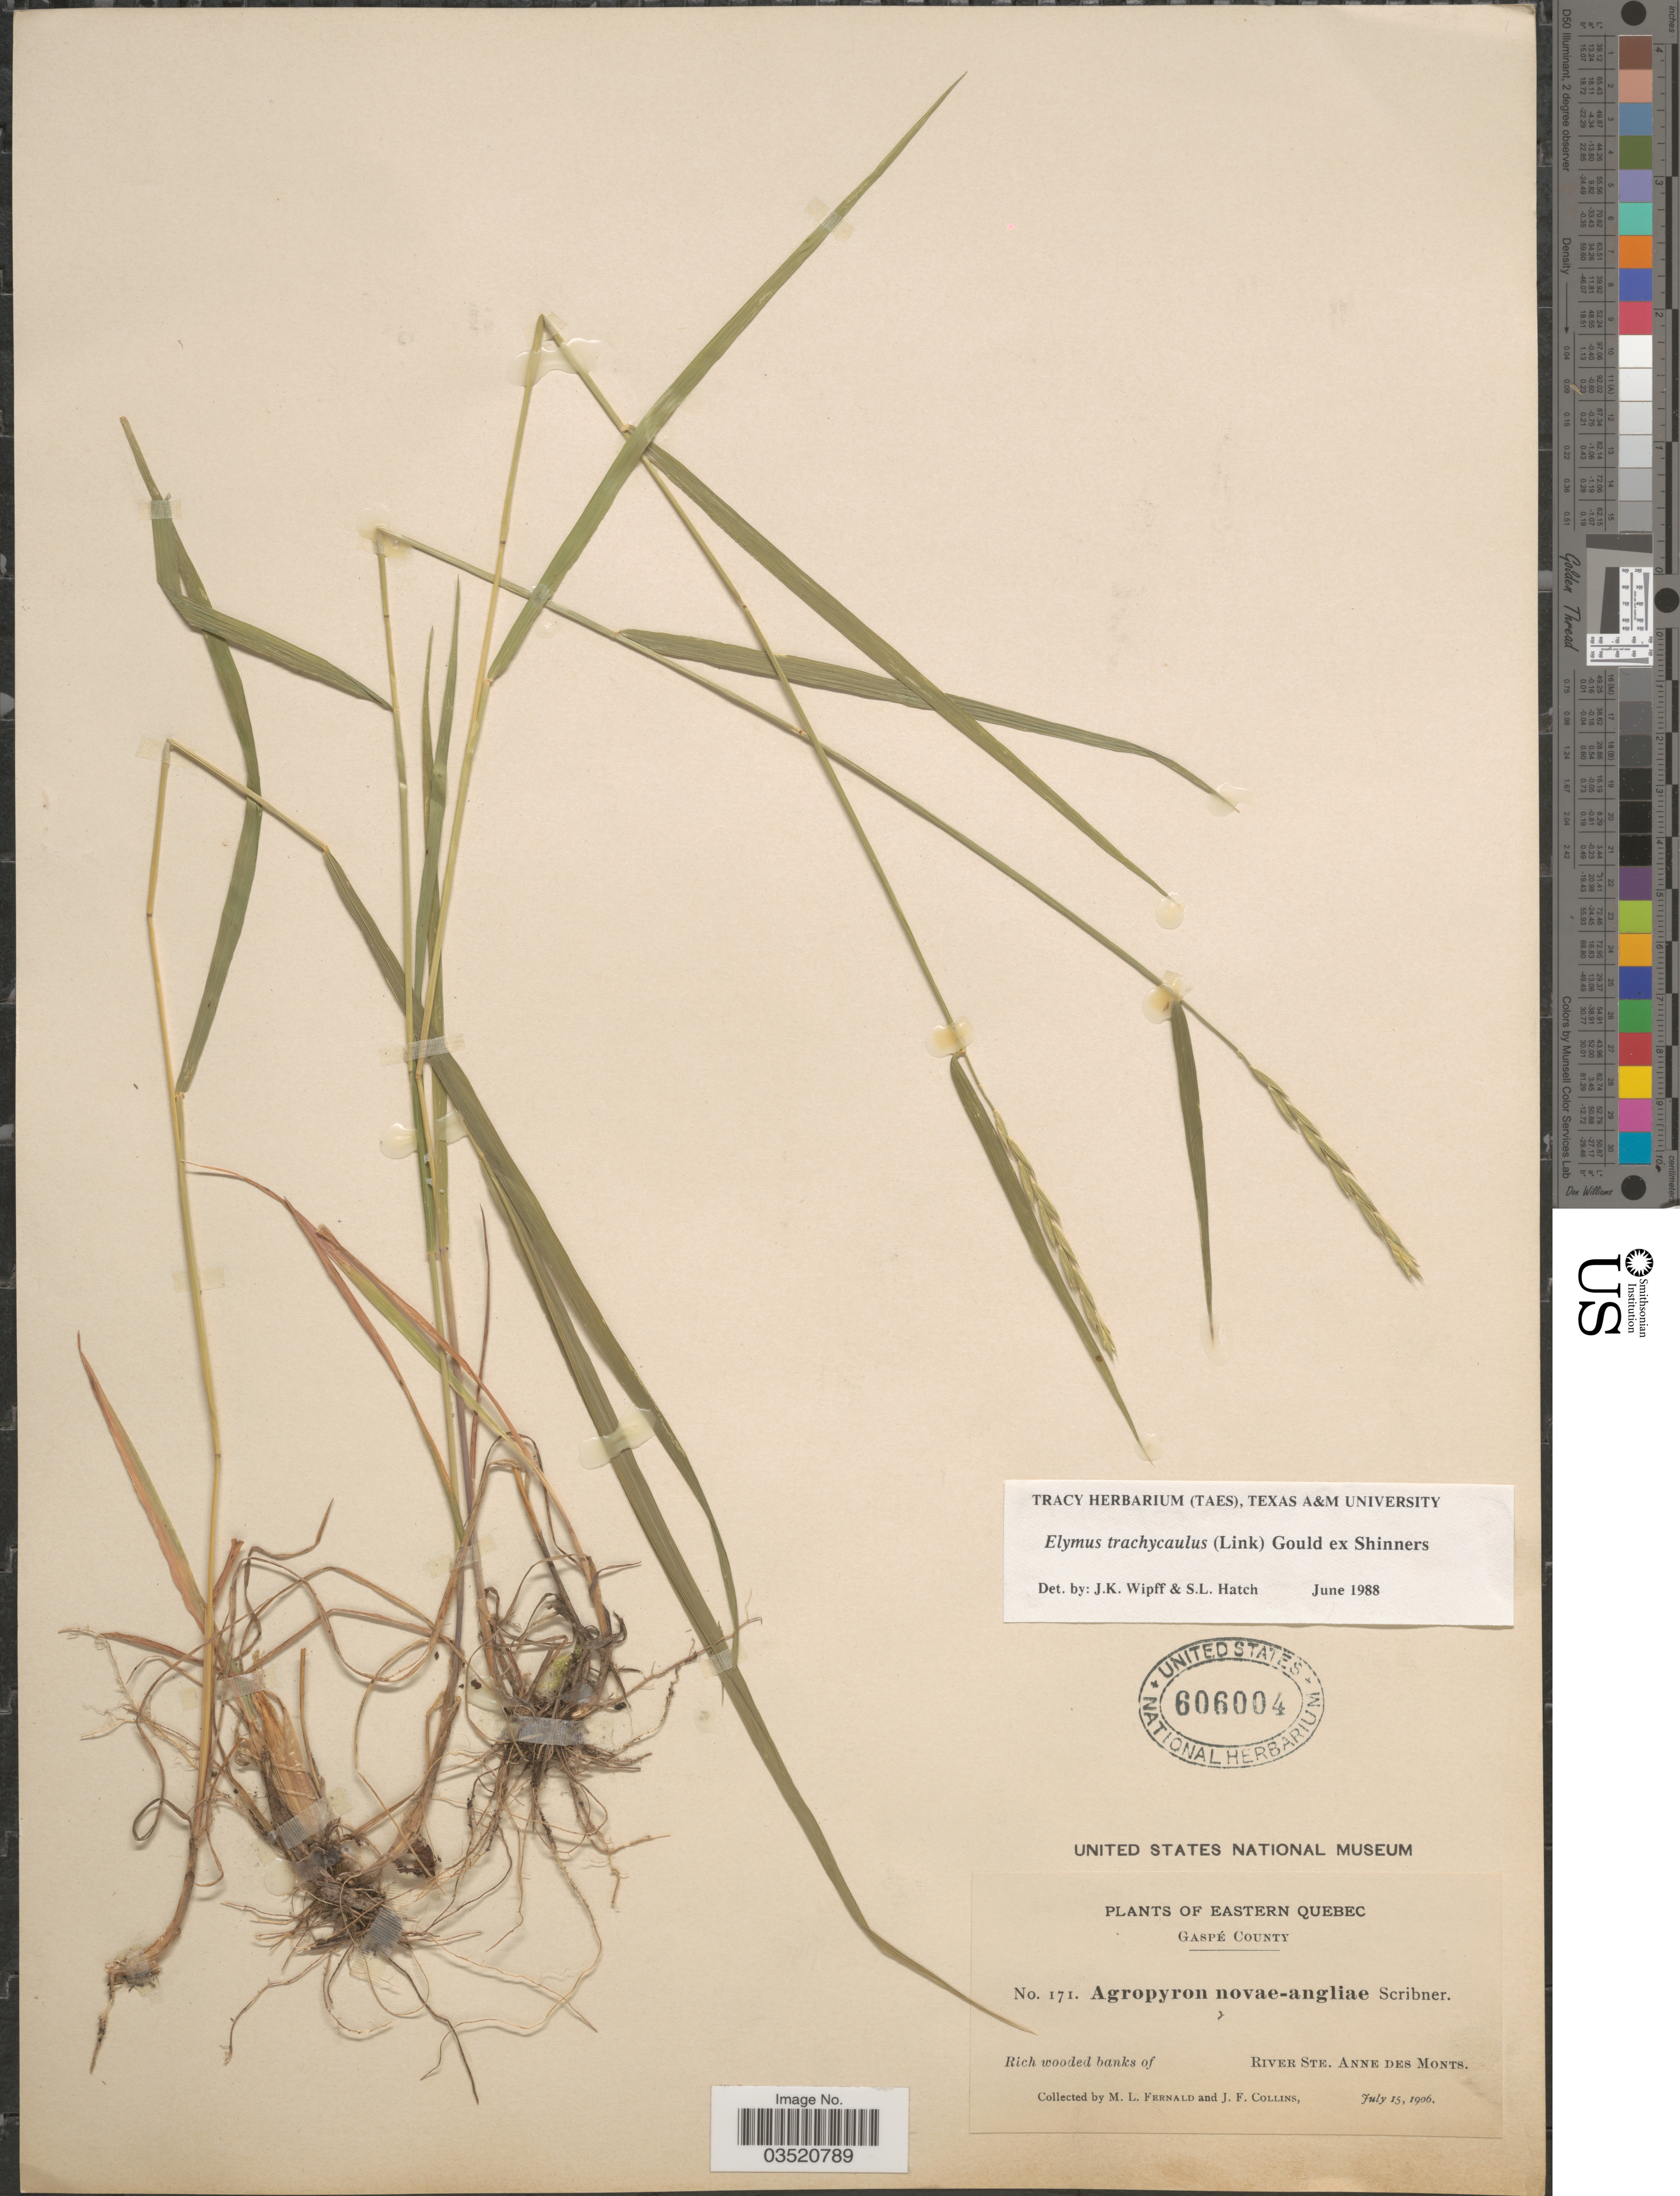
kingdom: Plantae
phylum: Tracheophyta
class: Liliopsida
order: Poales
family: Poaceae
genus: Elymus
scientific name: Elymus trachycaulus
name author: (Link) Gould ex Shinners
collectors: M. L. Fernald & J. Collins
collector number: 171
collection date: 1906-07-15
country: Canada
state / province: Quebec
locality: Eastern Quebec. Gaspé County. Rich wooded banks of River Ste. Anne des Monts.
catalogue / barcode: US 606004